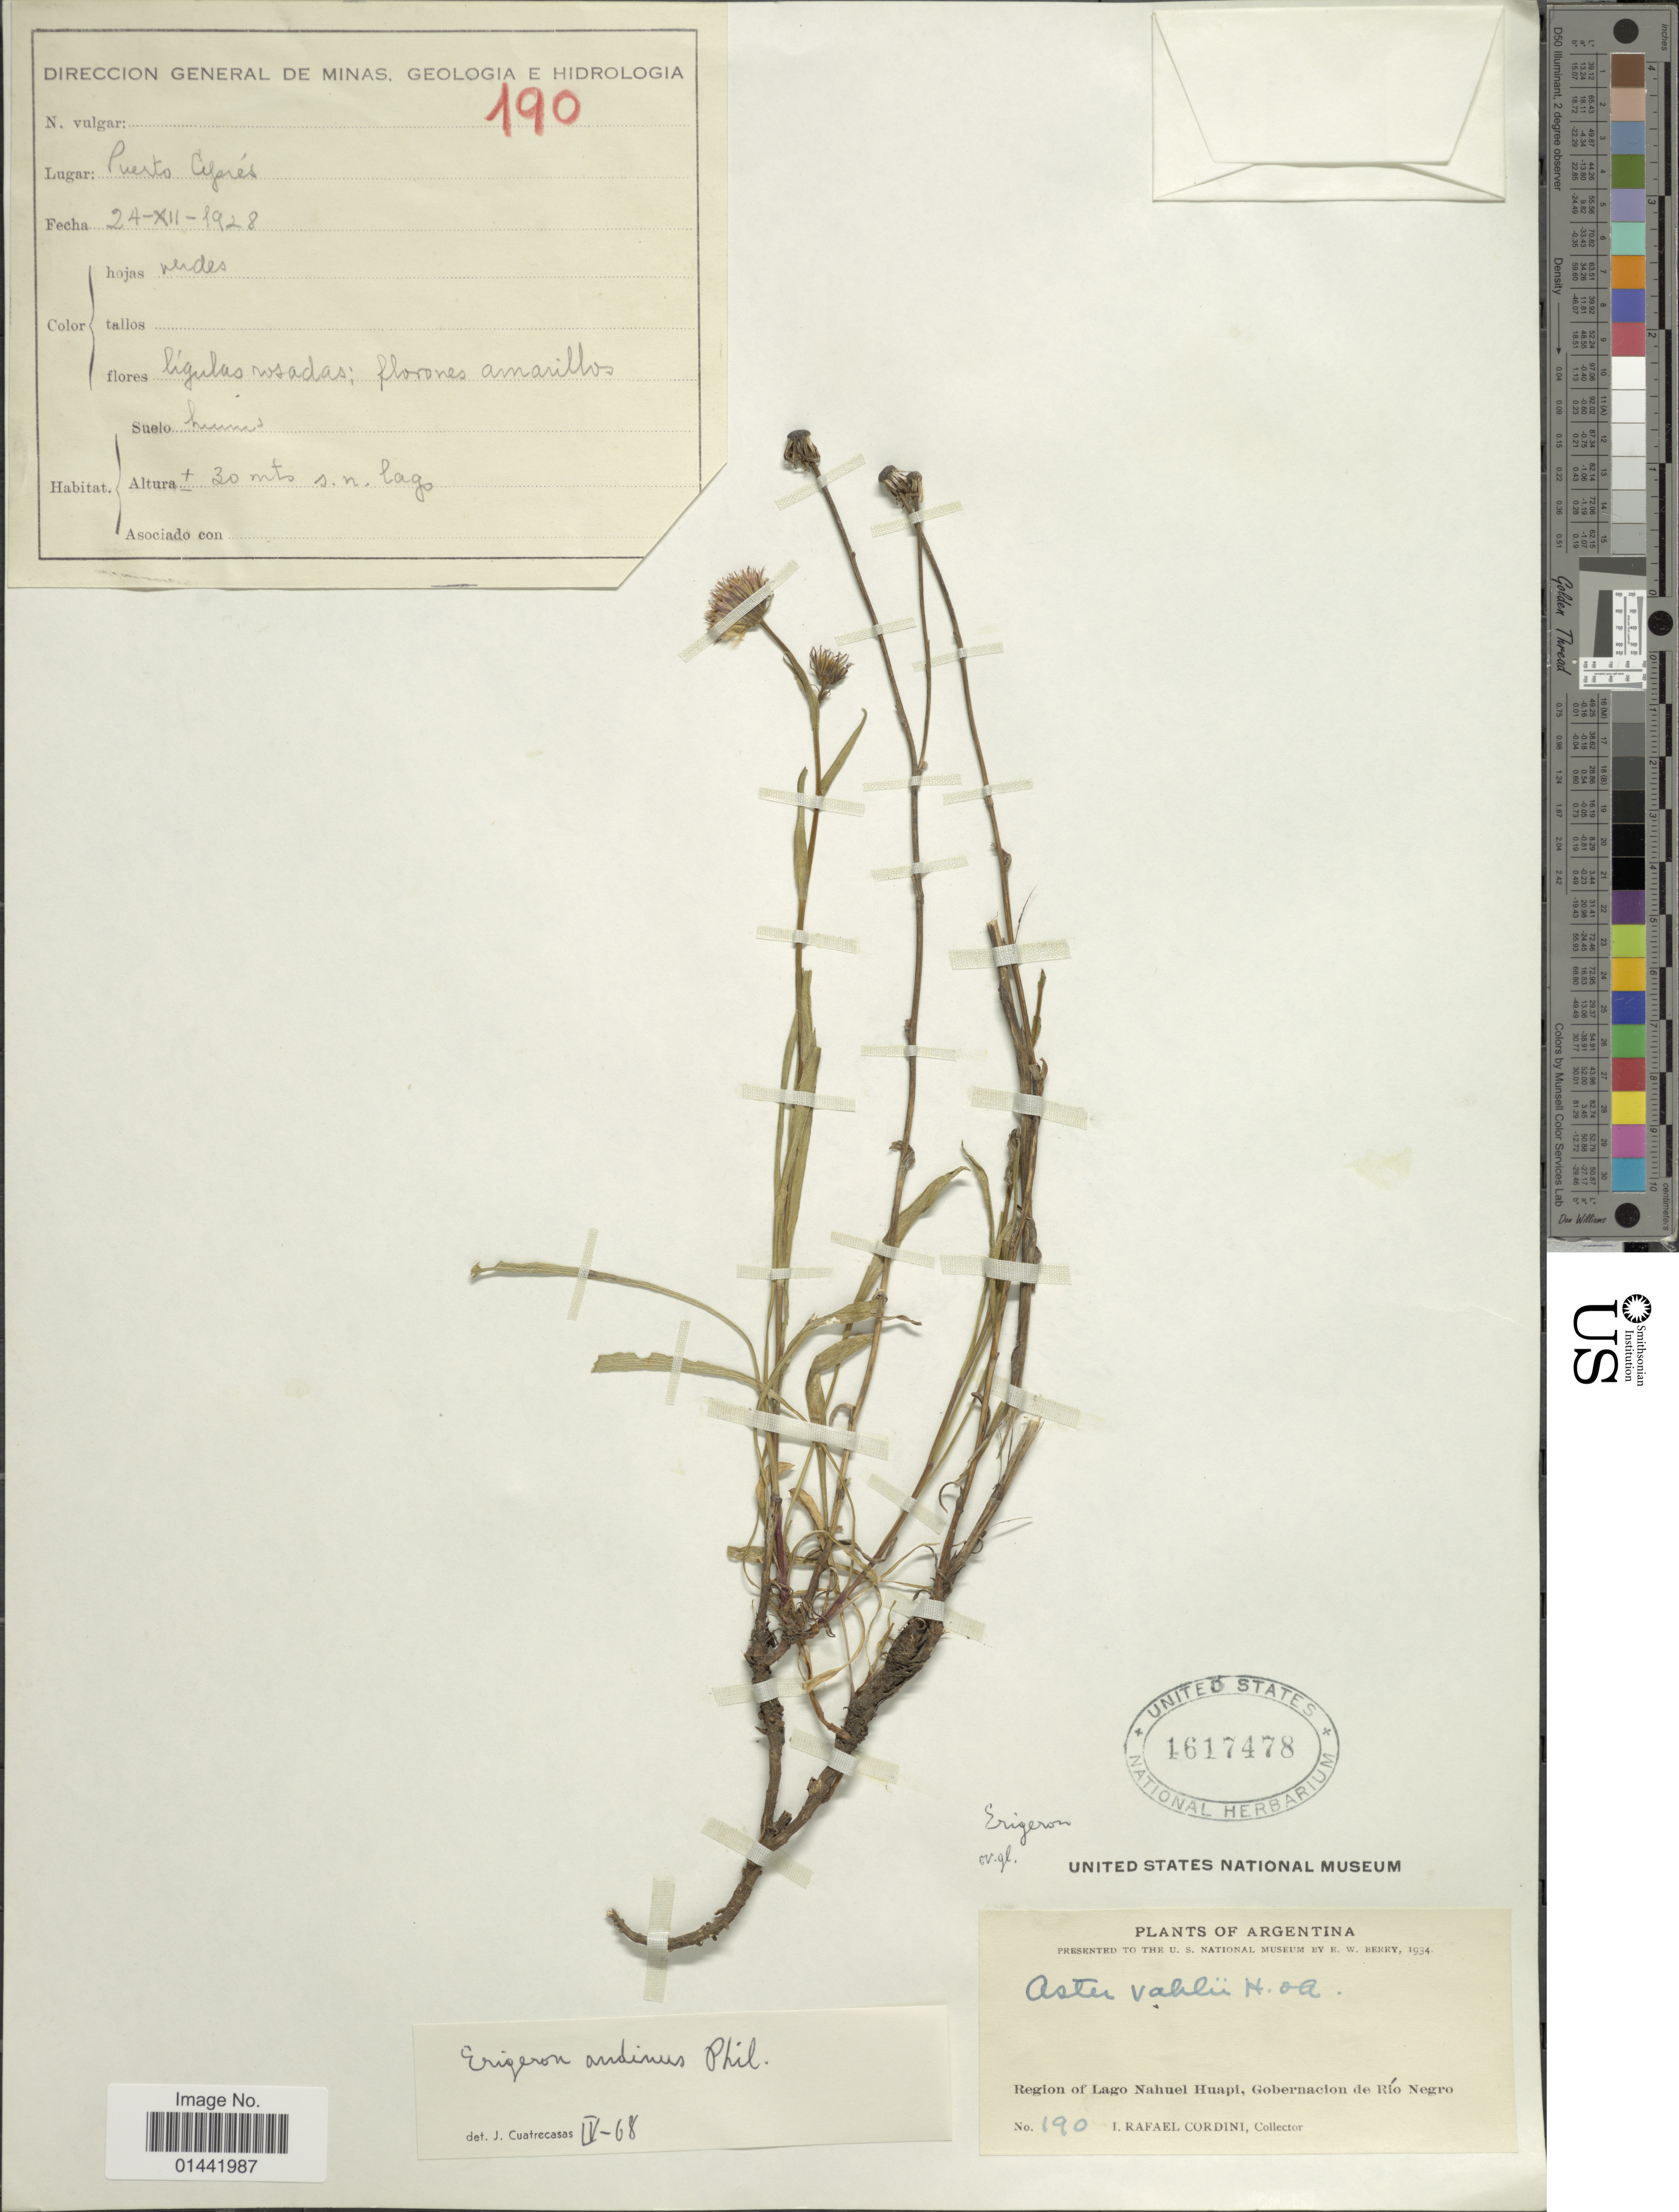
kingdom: Plantae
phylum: Tracheophyta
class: Magnoliopsida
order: Asterales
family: Asteraceae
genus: Erigeron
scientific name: Erigeron andinus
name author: Phil.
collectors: I. Cordini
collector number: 190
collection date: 1928-12-24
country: Argentina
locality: Region of Lago Nahuel Huapi, Gobernacion de Río Negro, Puerto Ceferés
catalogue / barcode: US 1617478